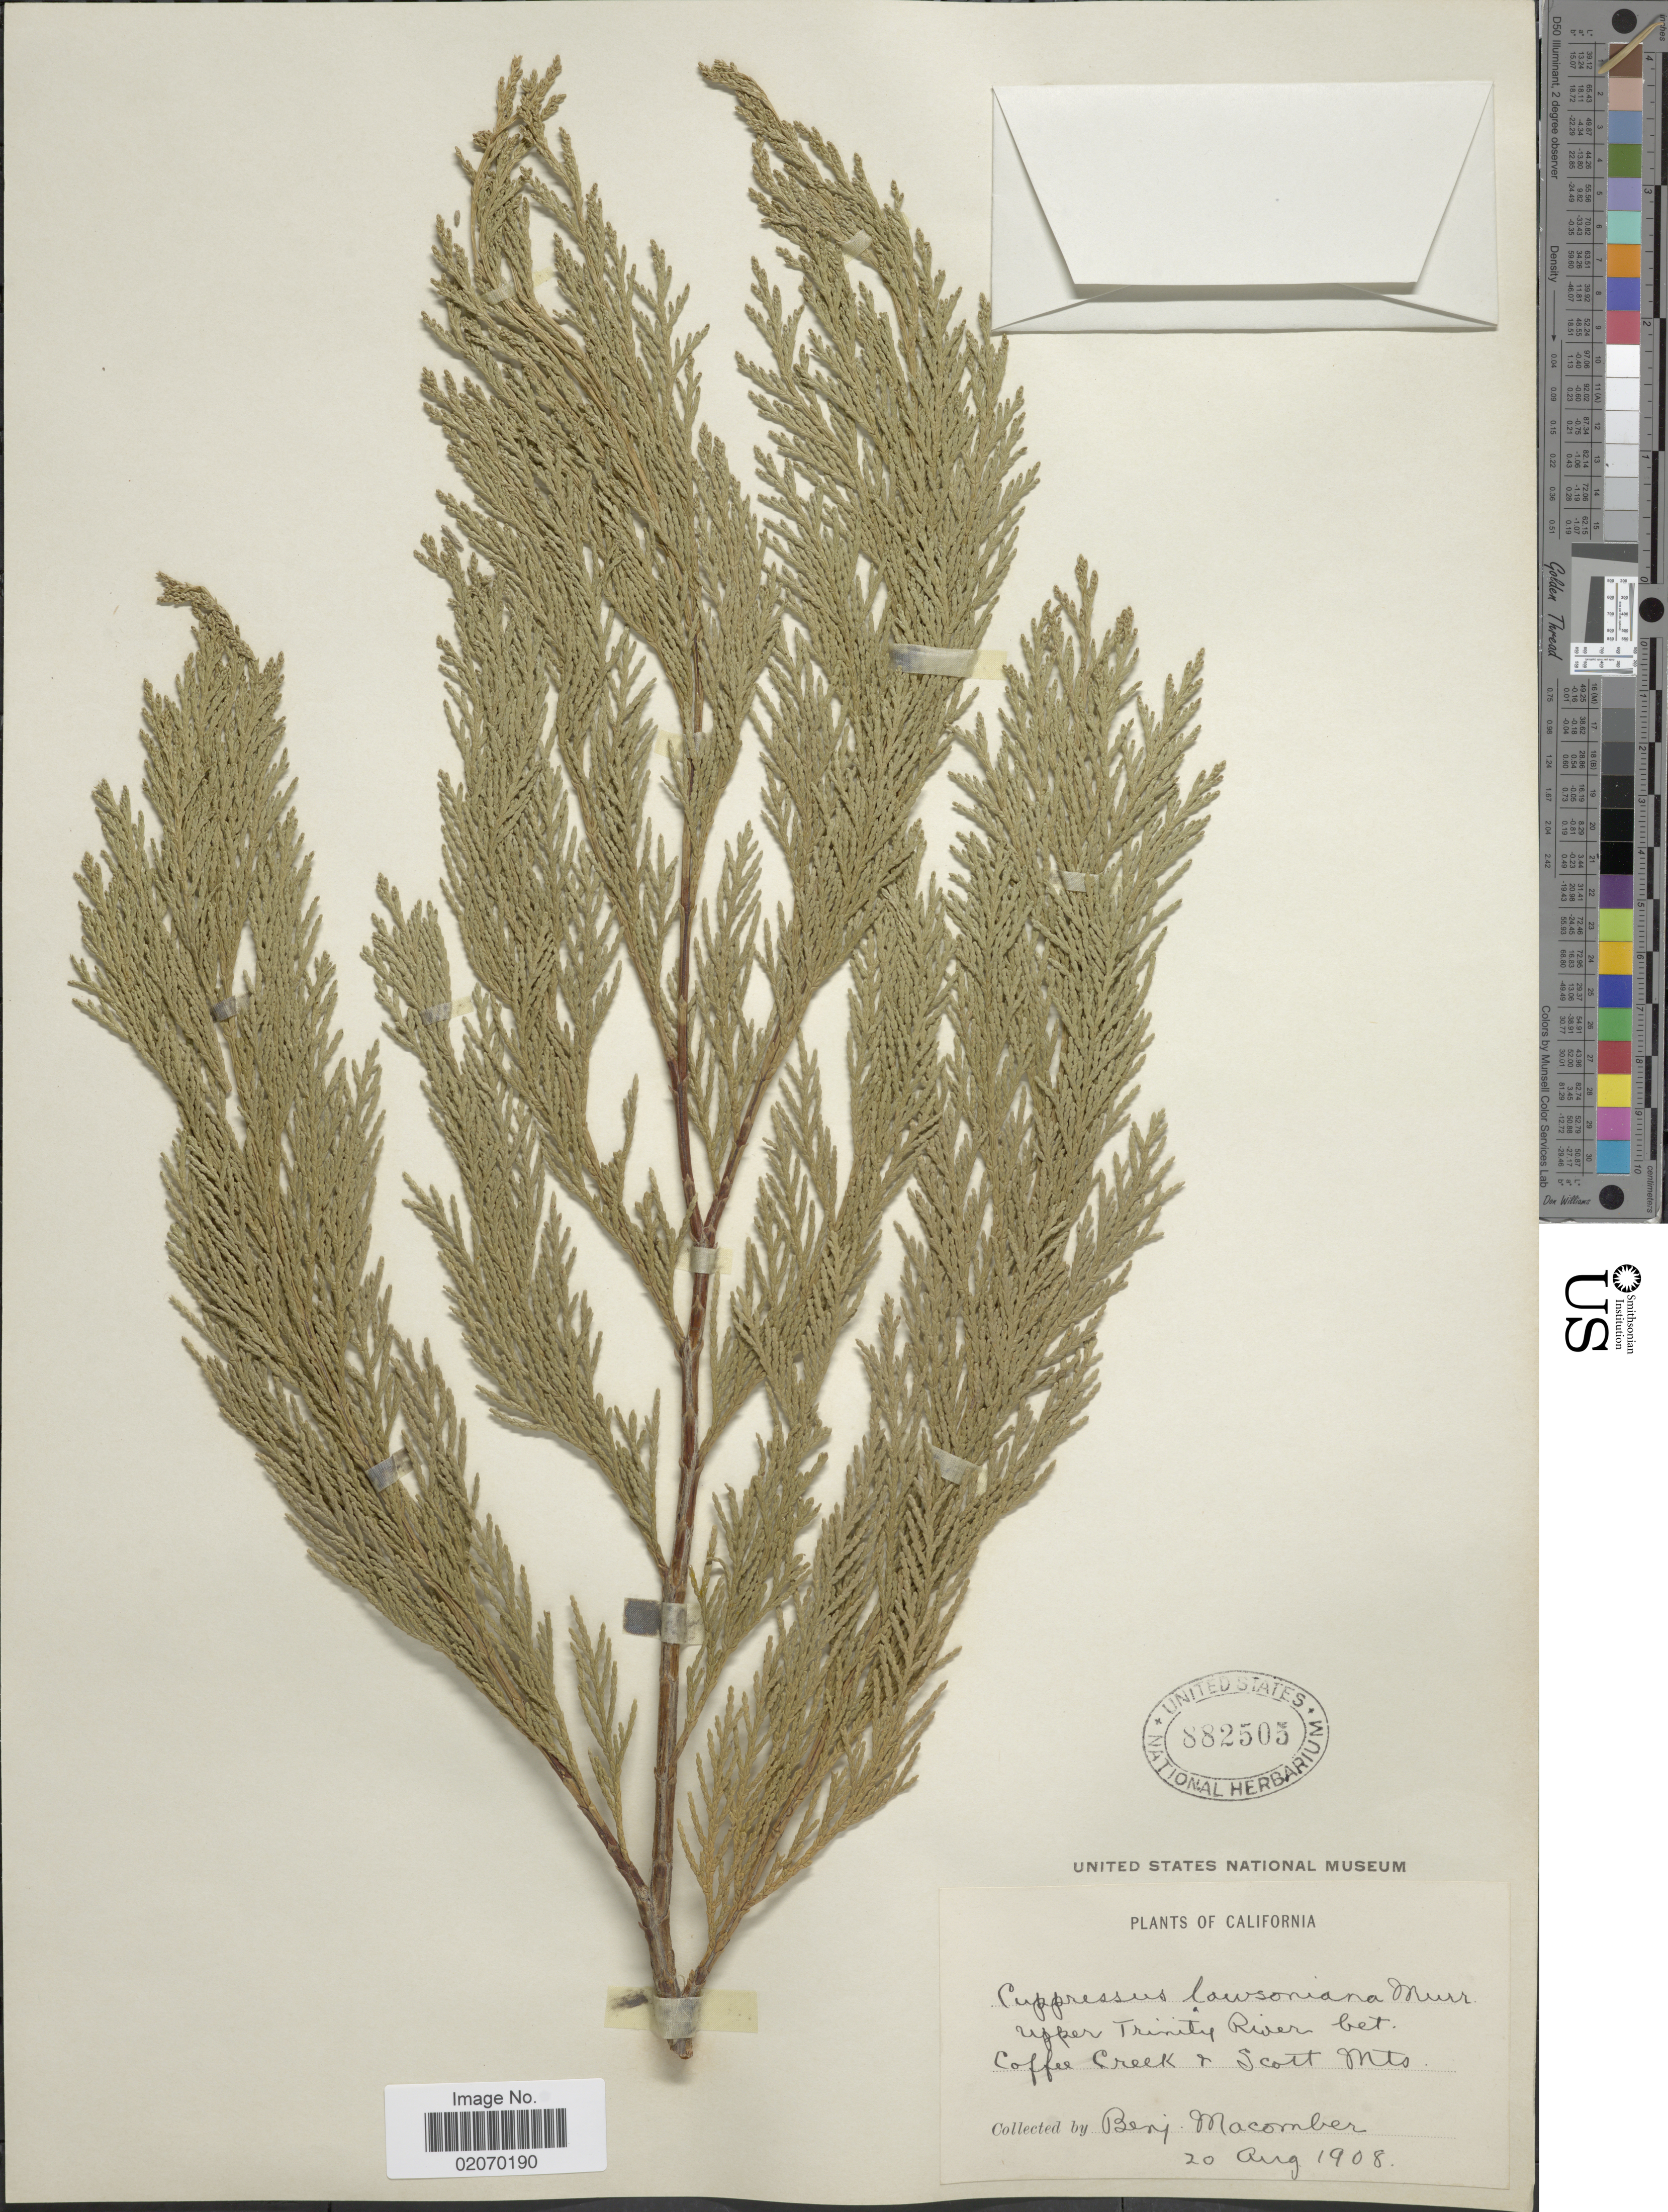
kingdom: Plantae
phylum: Tracheophyta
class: Pinopsida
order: Pinales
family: Cupressaceae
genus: Chamaecyparis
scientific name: Chamaecyparis lawsoniana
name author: (A. Murray bis) Parl.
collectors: B. Macomber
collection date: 1908-08-20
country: United States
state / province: California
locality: Upper Trinity River bet. Coffee Creek & Scott Mts.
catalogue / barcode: US 882505